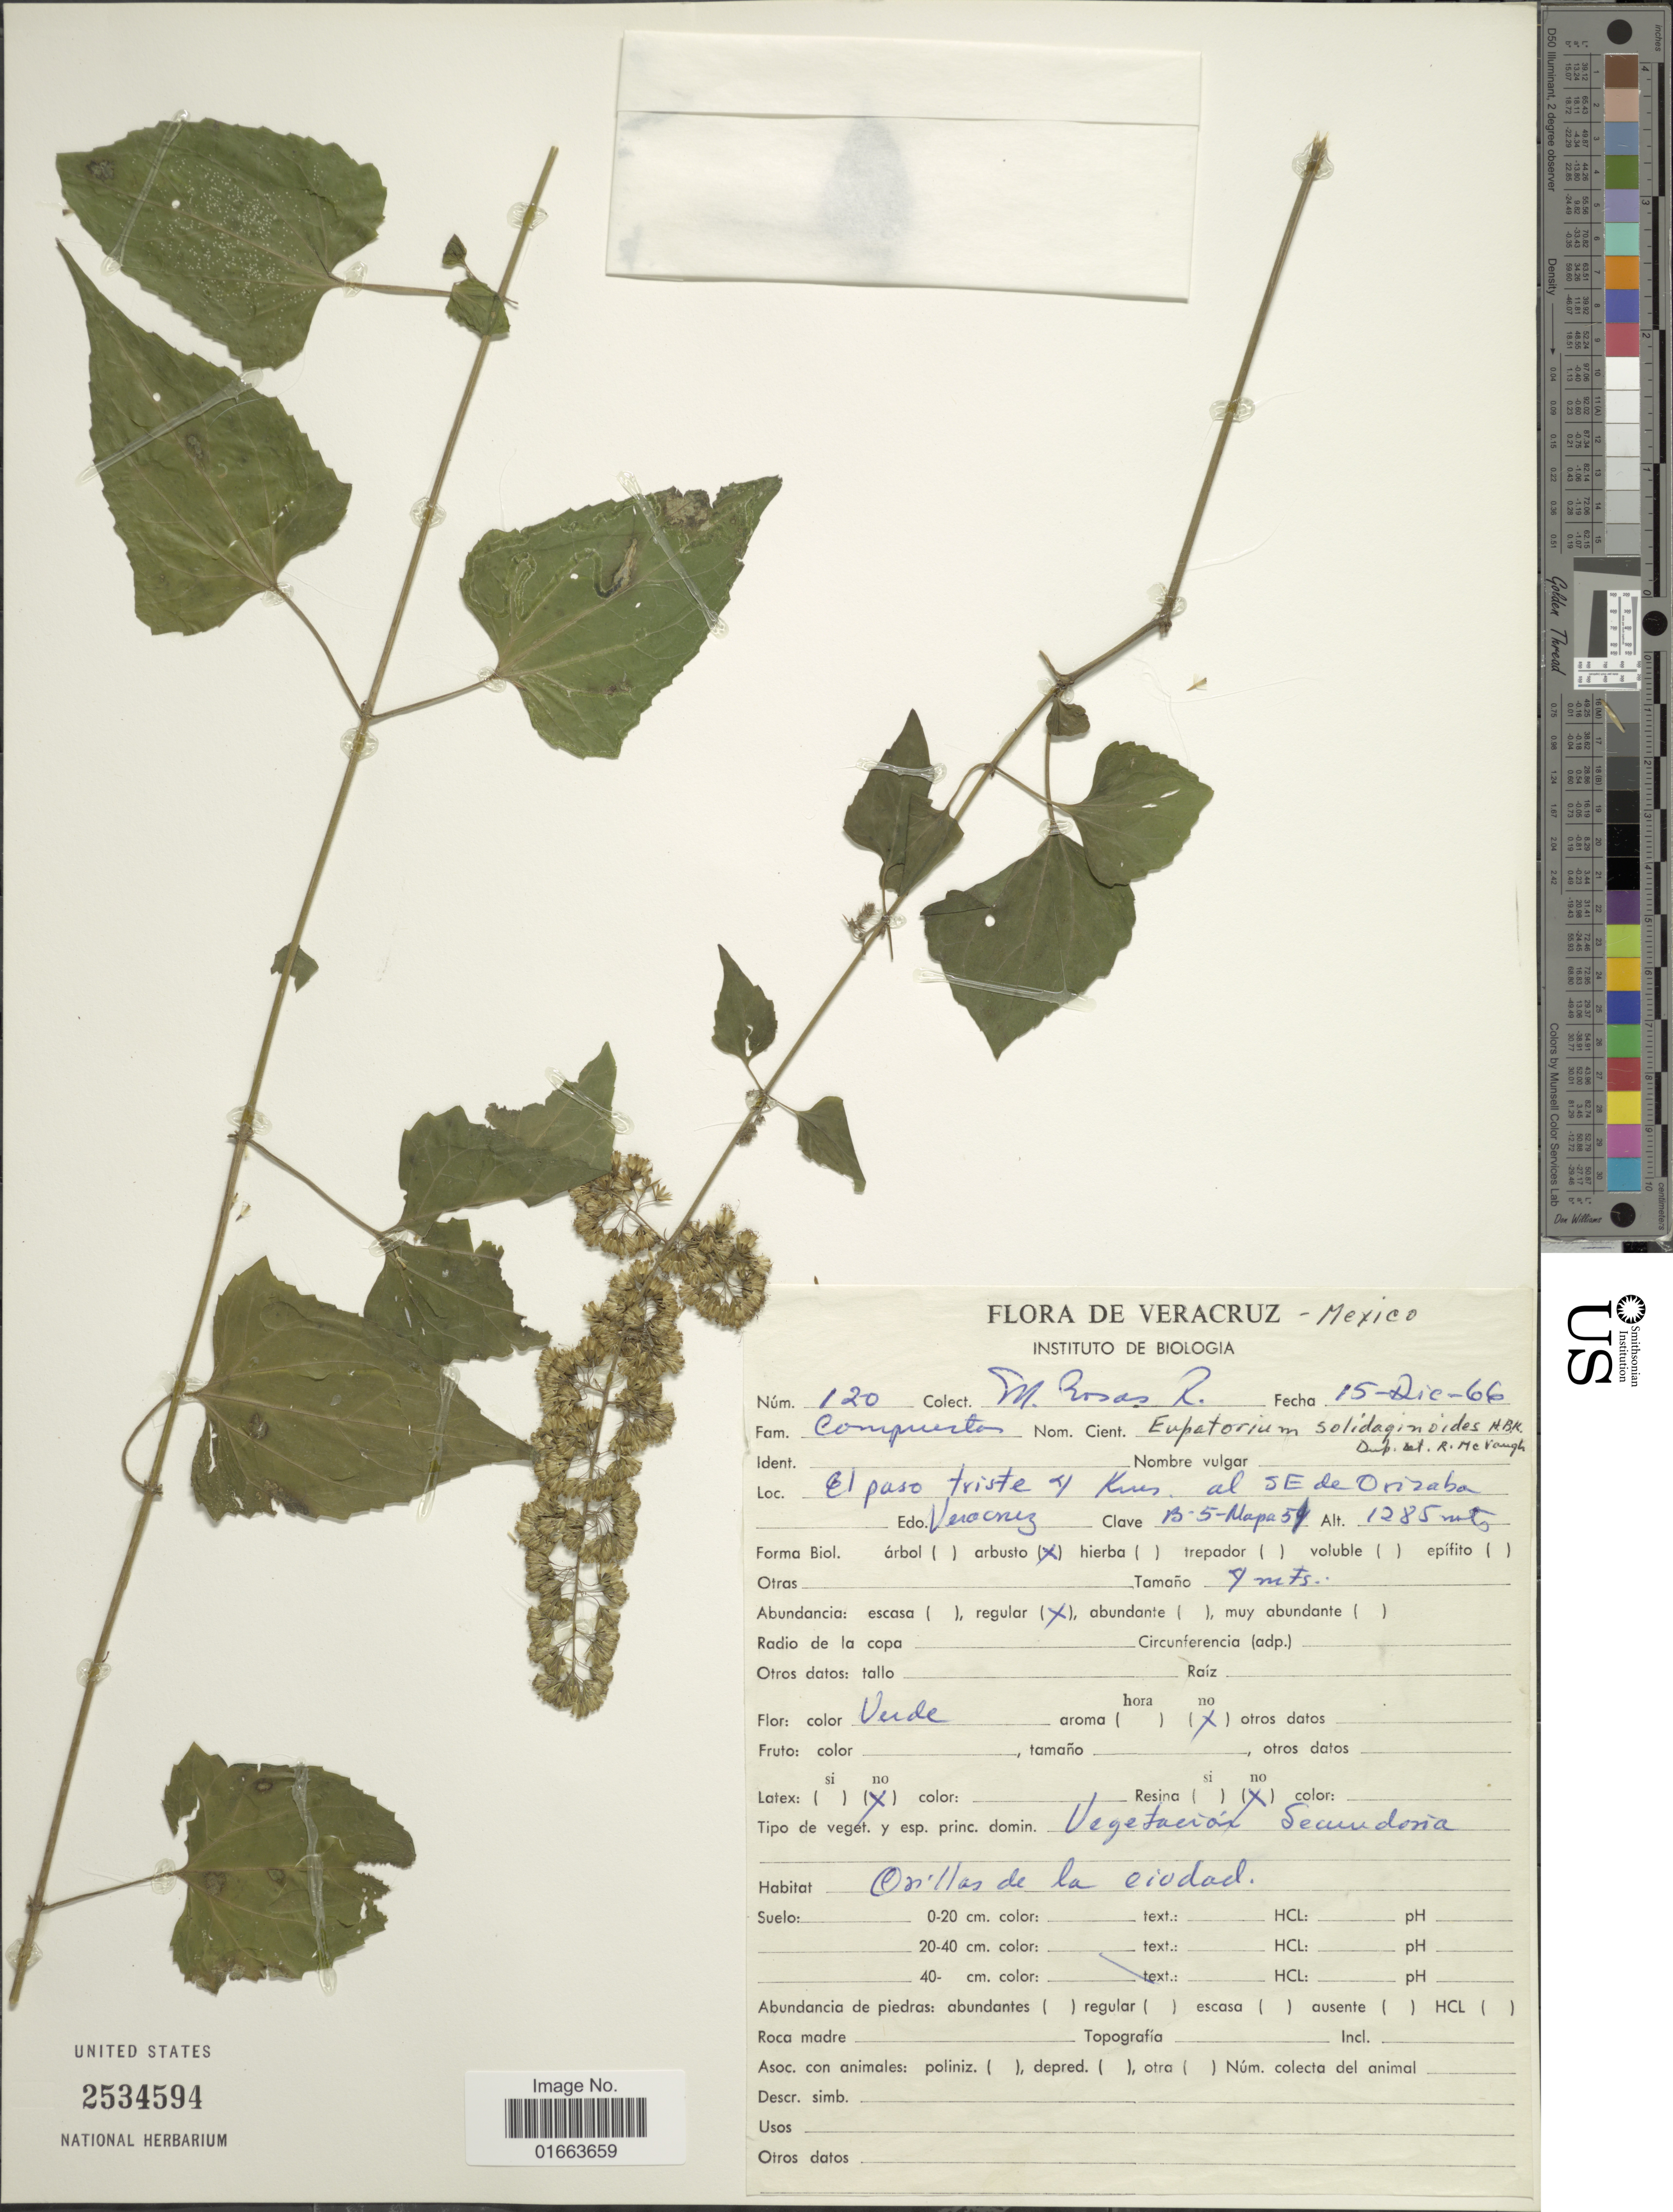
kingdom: Plantae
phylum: Tracheophyta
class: Magnoliopsida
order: Asterales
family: Asteraceae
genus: Koanophyllon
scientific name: Koanophyllon solidaginoides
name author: (Kunth) R.M. King & H. Rob.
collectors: M. Rosas R.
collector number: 120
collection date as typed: Transcribed d/m/y: 15/12/66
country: Mexico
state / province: Veracruz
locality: Veracruz, el pasto triste 4 kms al SE de Orizaba, B-5 Mapa 54 [interpreted]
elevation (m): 1285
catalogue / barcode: US 2534594